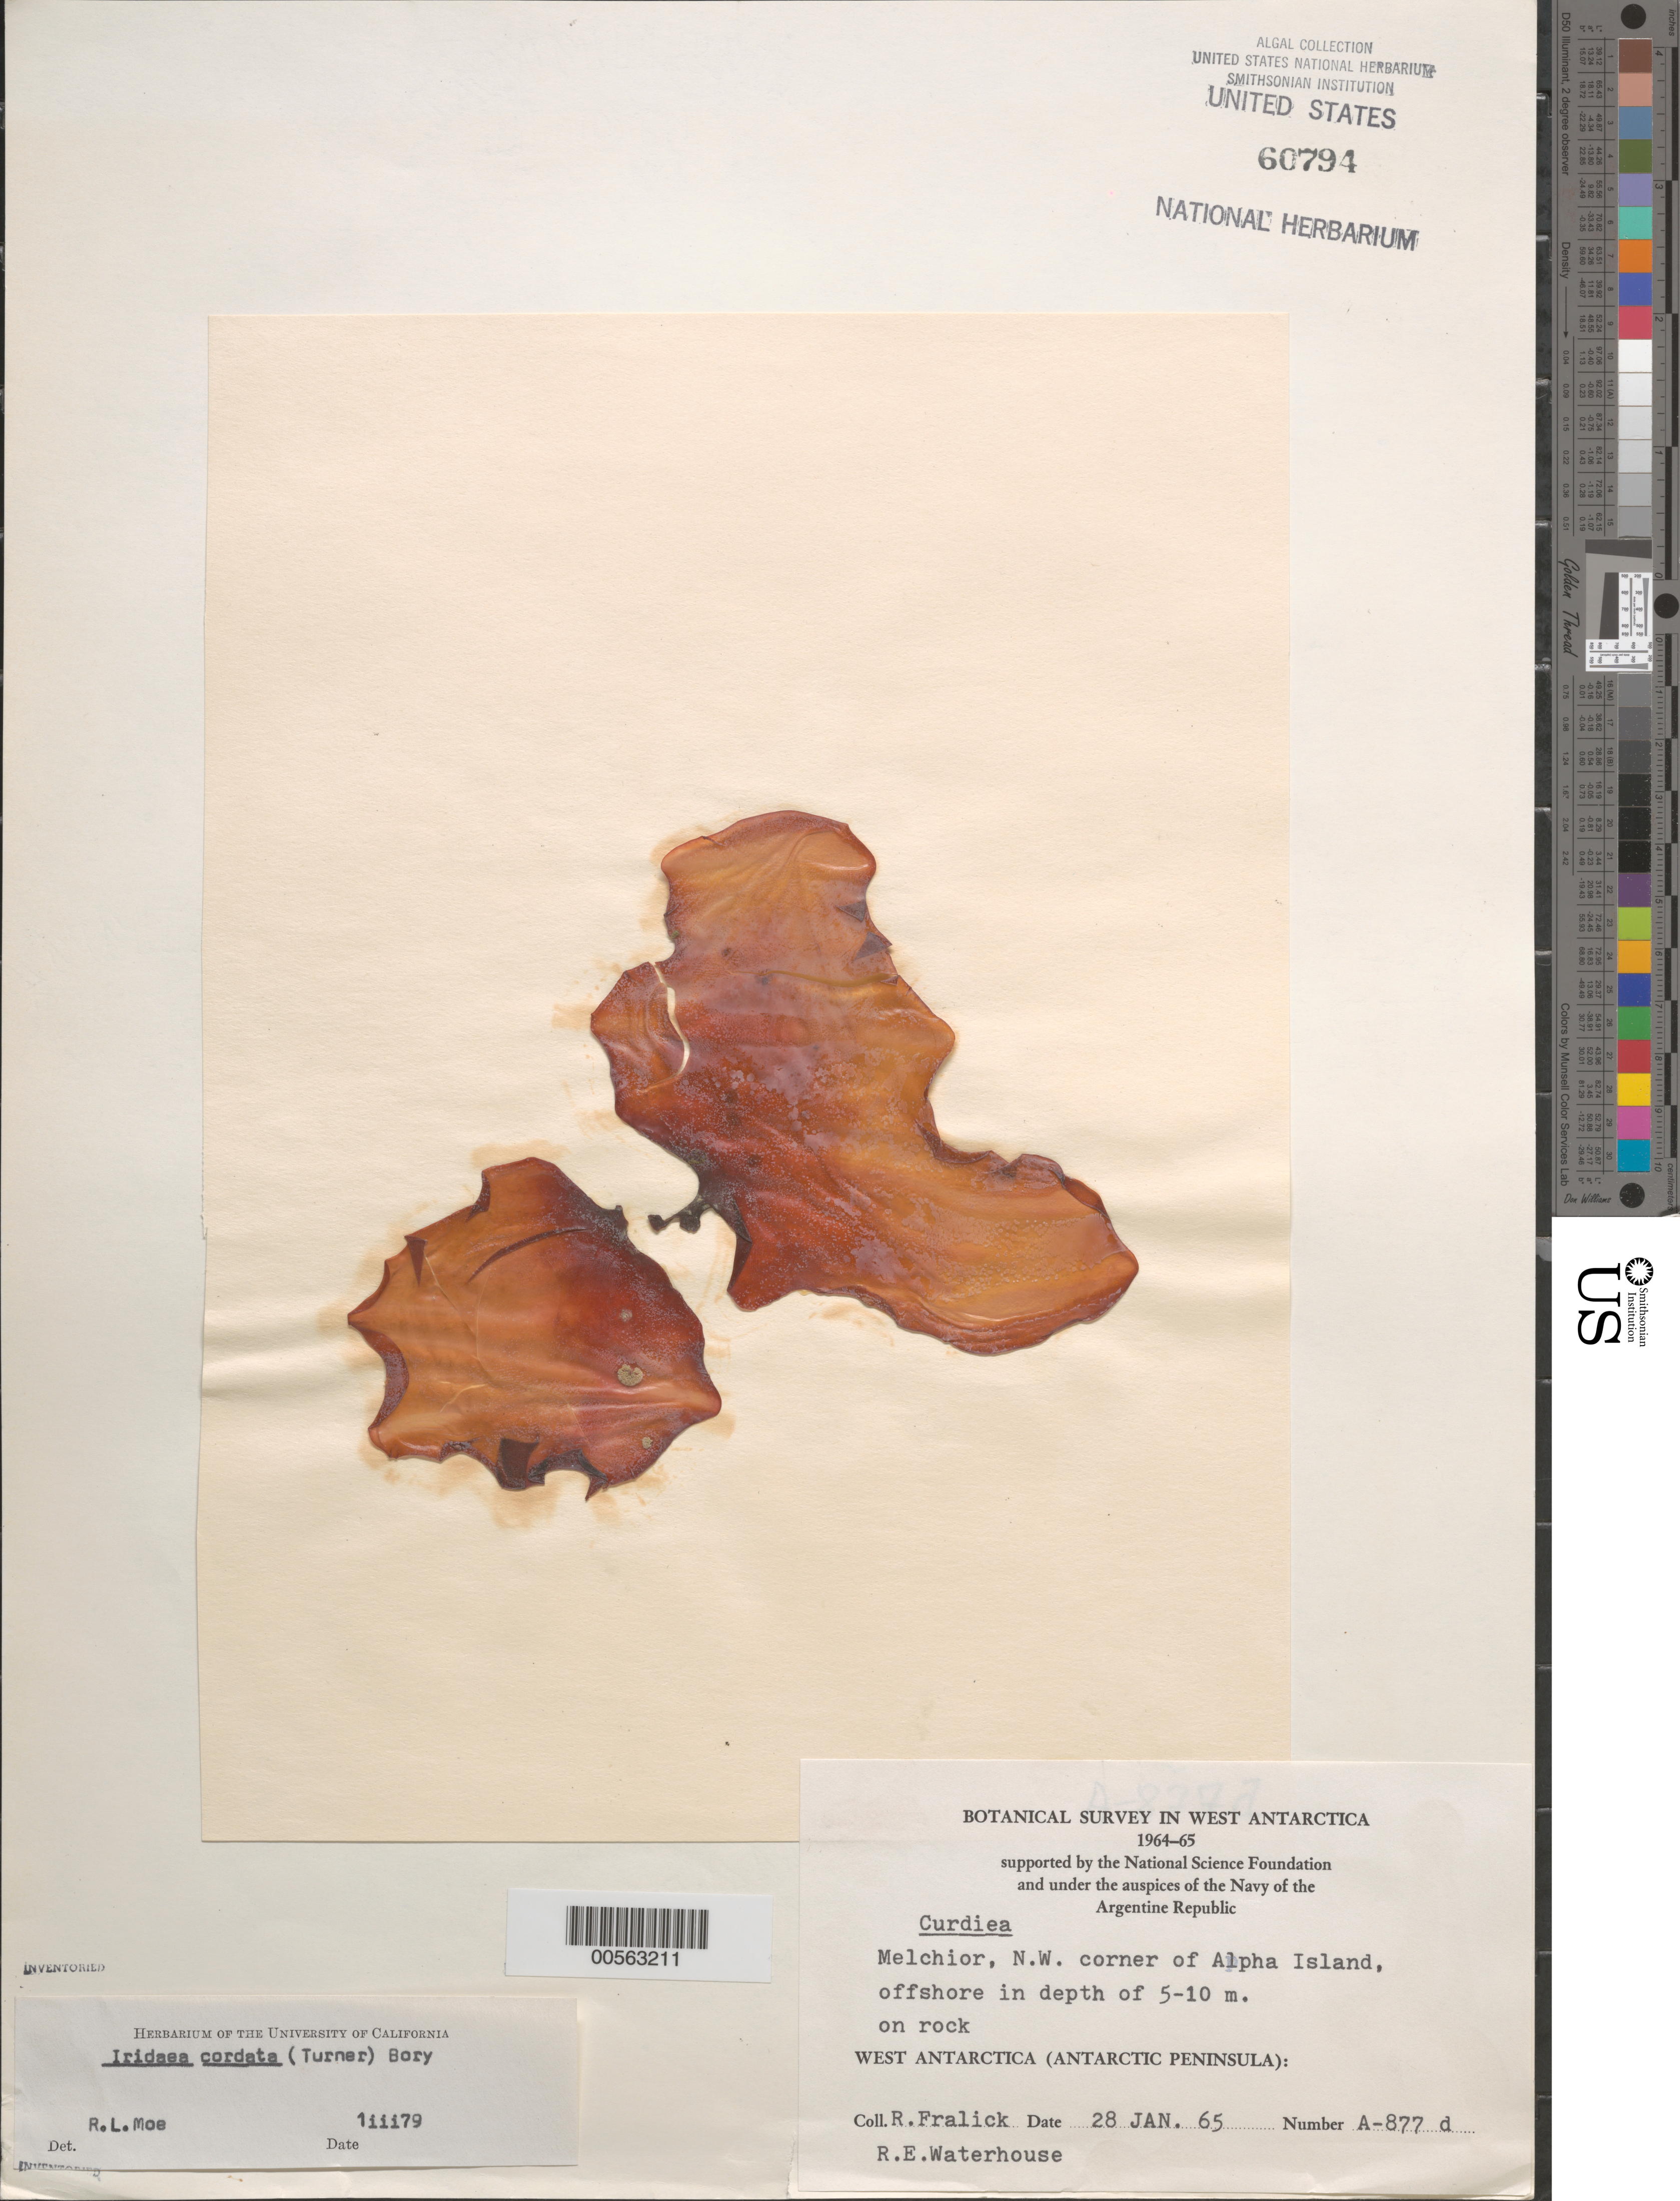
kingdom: Plantae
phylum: Rhodophyta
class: Florideophyceae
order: Gigartinales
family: Gigartinaceae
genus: Iridaea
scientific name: Iridaea cordata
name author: (Turner) Bory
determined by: Moe, R. L.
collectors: R. Fralick & R. Waterhouse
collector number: A-877d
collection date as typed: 28 Dec 1964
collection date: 1964-12-28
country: Antarctica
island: Alpha Island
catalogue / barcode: US 60794